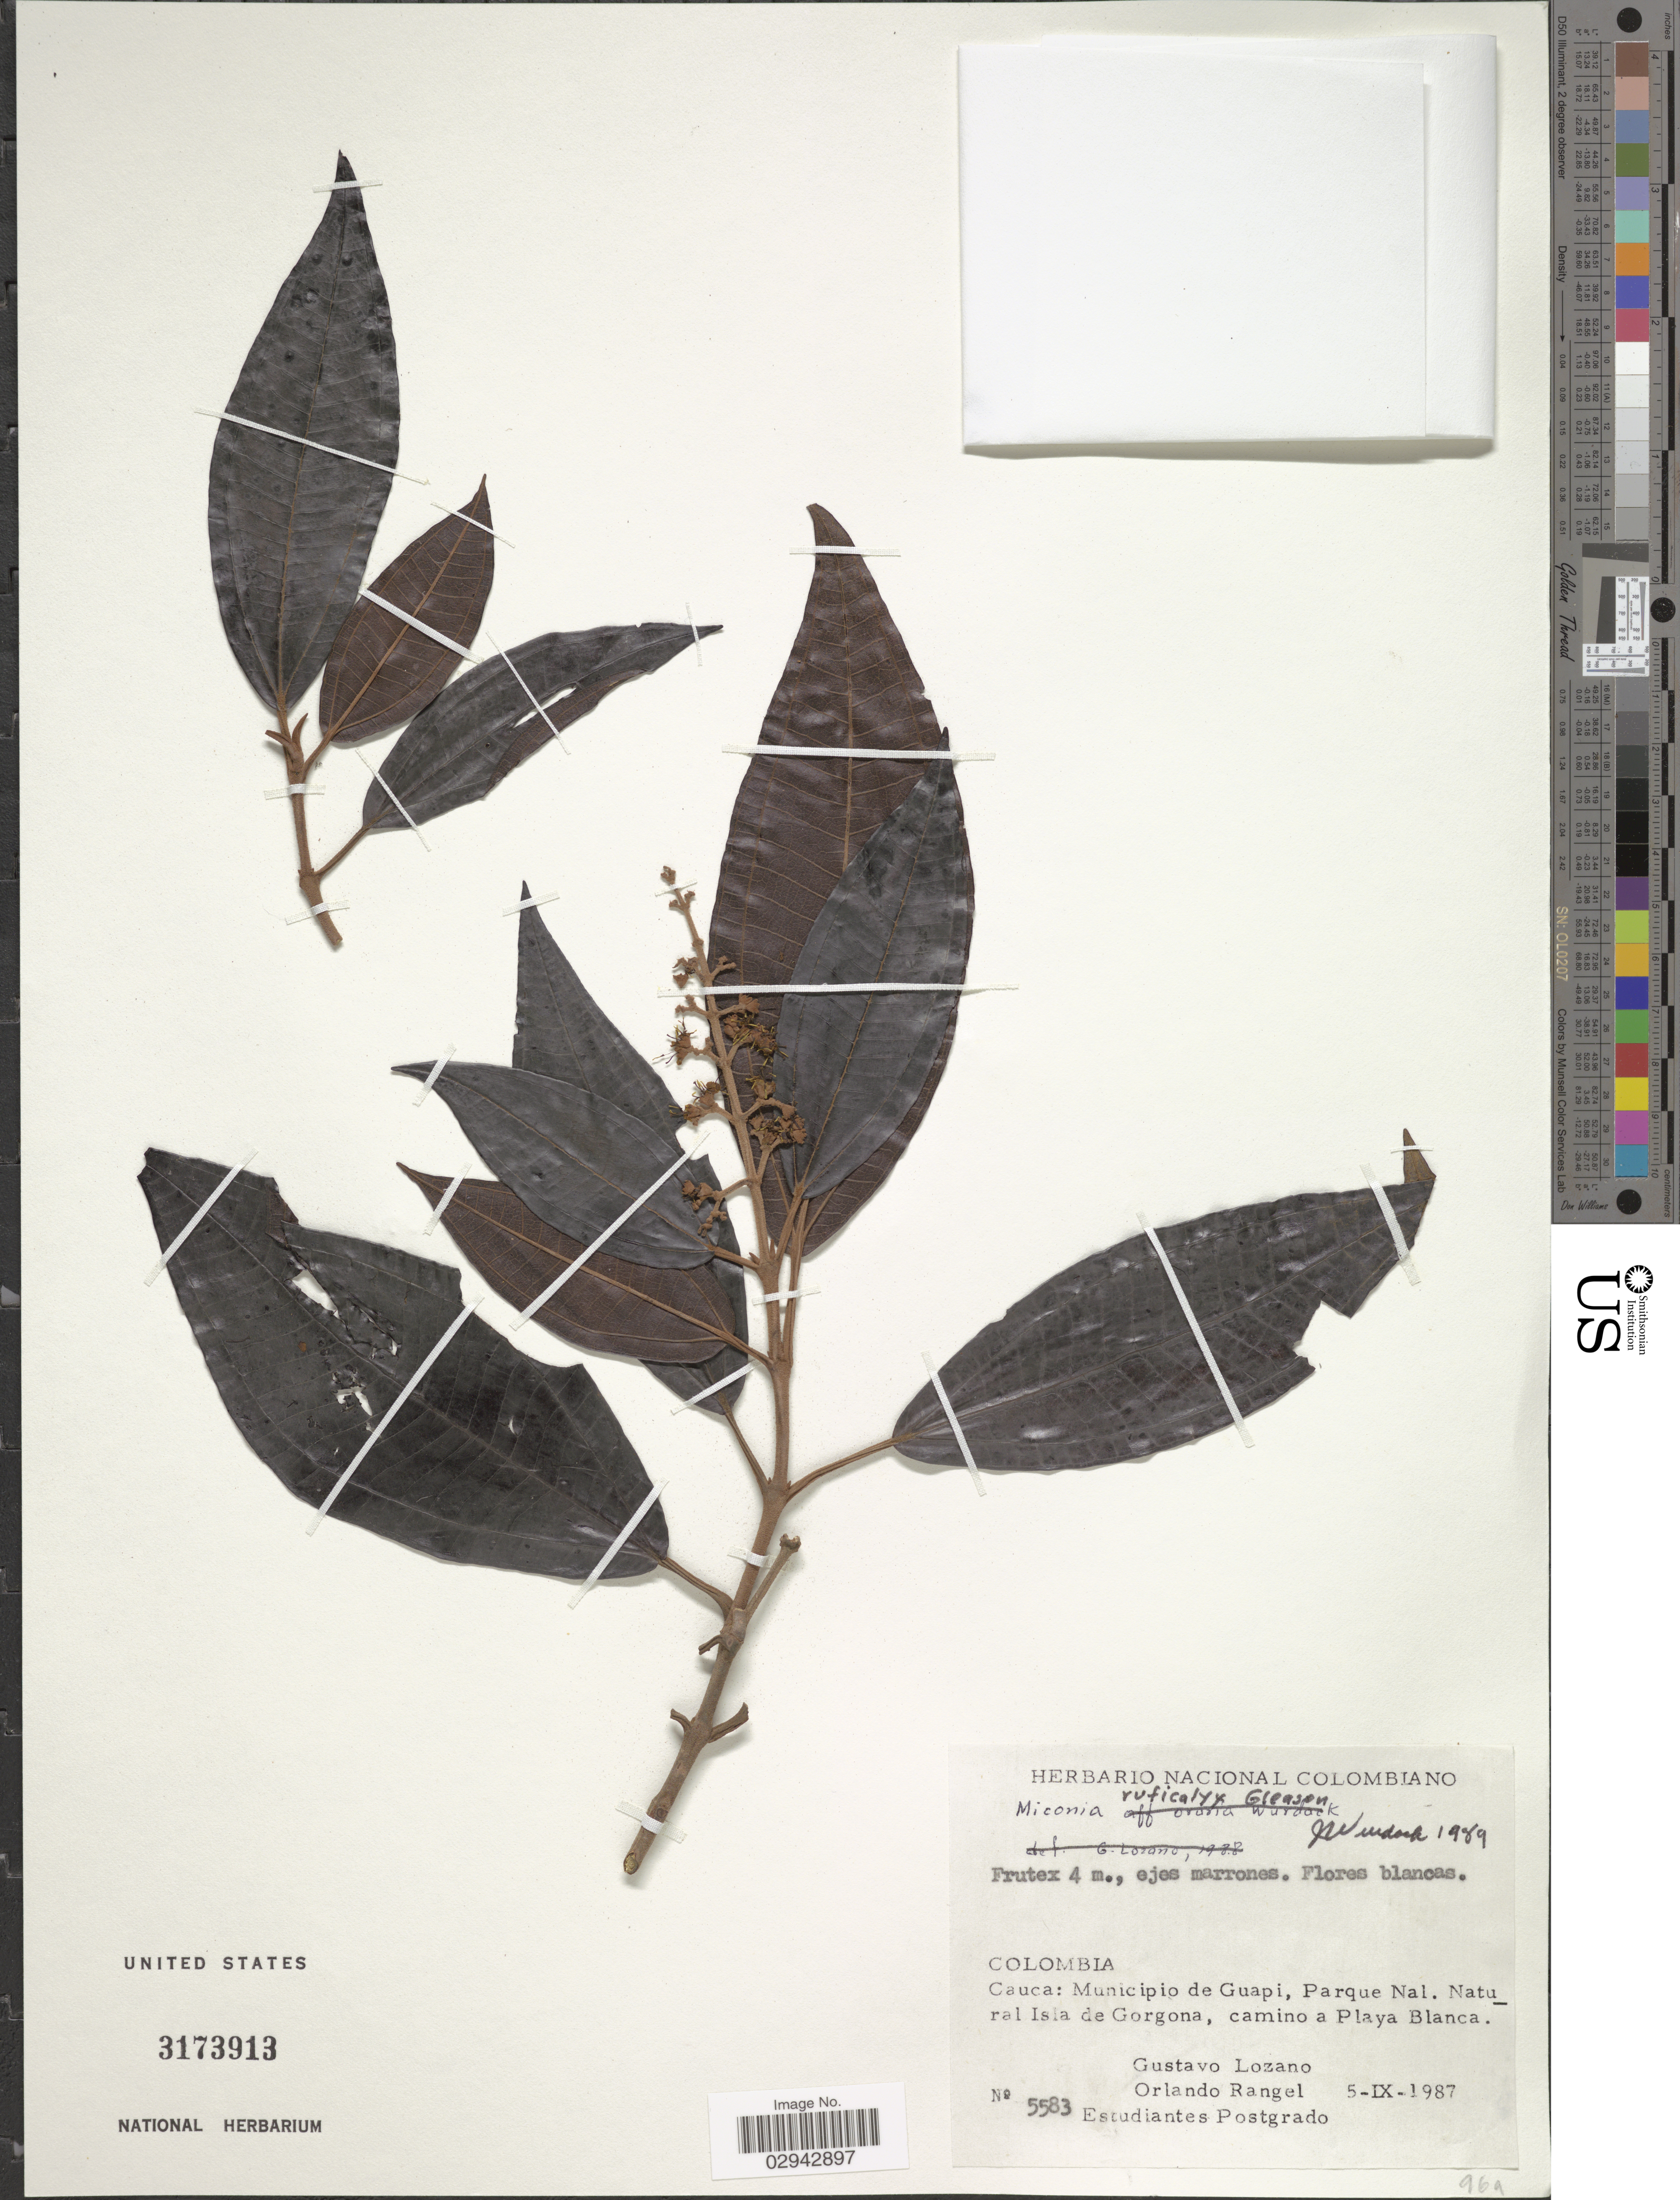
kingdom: Plantae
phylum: Tracheophyta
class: Magnoliopsida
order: Myrtales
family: Melastomataceae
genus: Miconia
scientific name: Miconia ruficalyx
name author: Gleason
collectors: G. Lozano-Contreras, O. Rangel & Estudiantes Postgrado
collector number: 5583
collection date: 1987-09-05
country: Colombia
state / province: Cauca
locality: Municipio de Guapi, Parque Nal. Natural Isla de Gorgona, camino a Playa Blanca.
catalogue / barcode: US 3173913